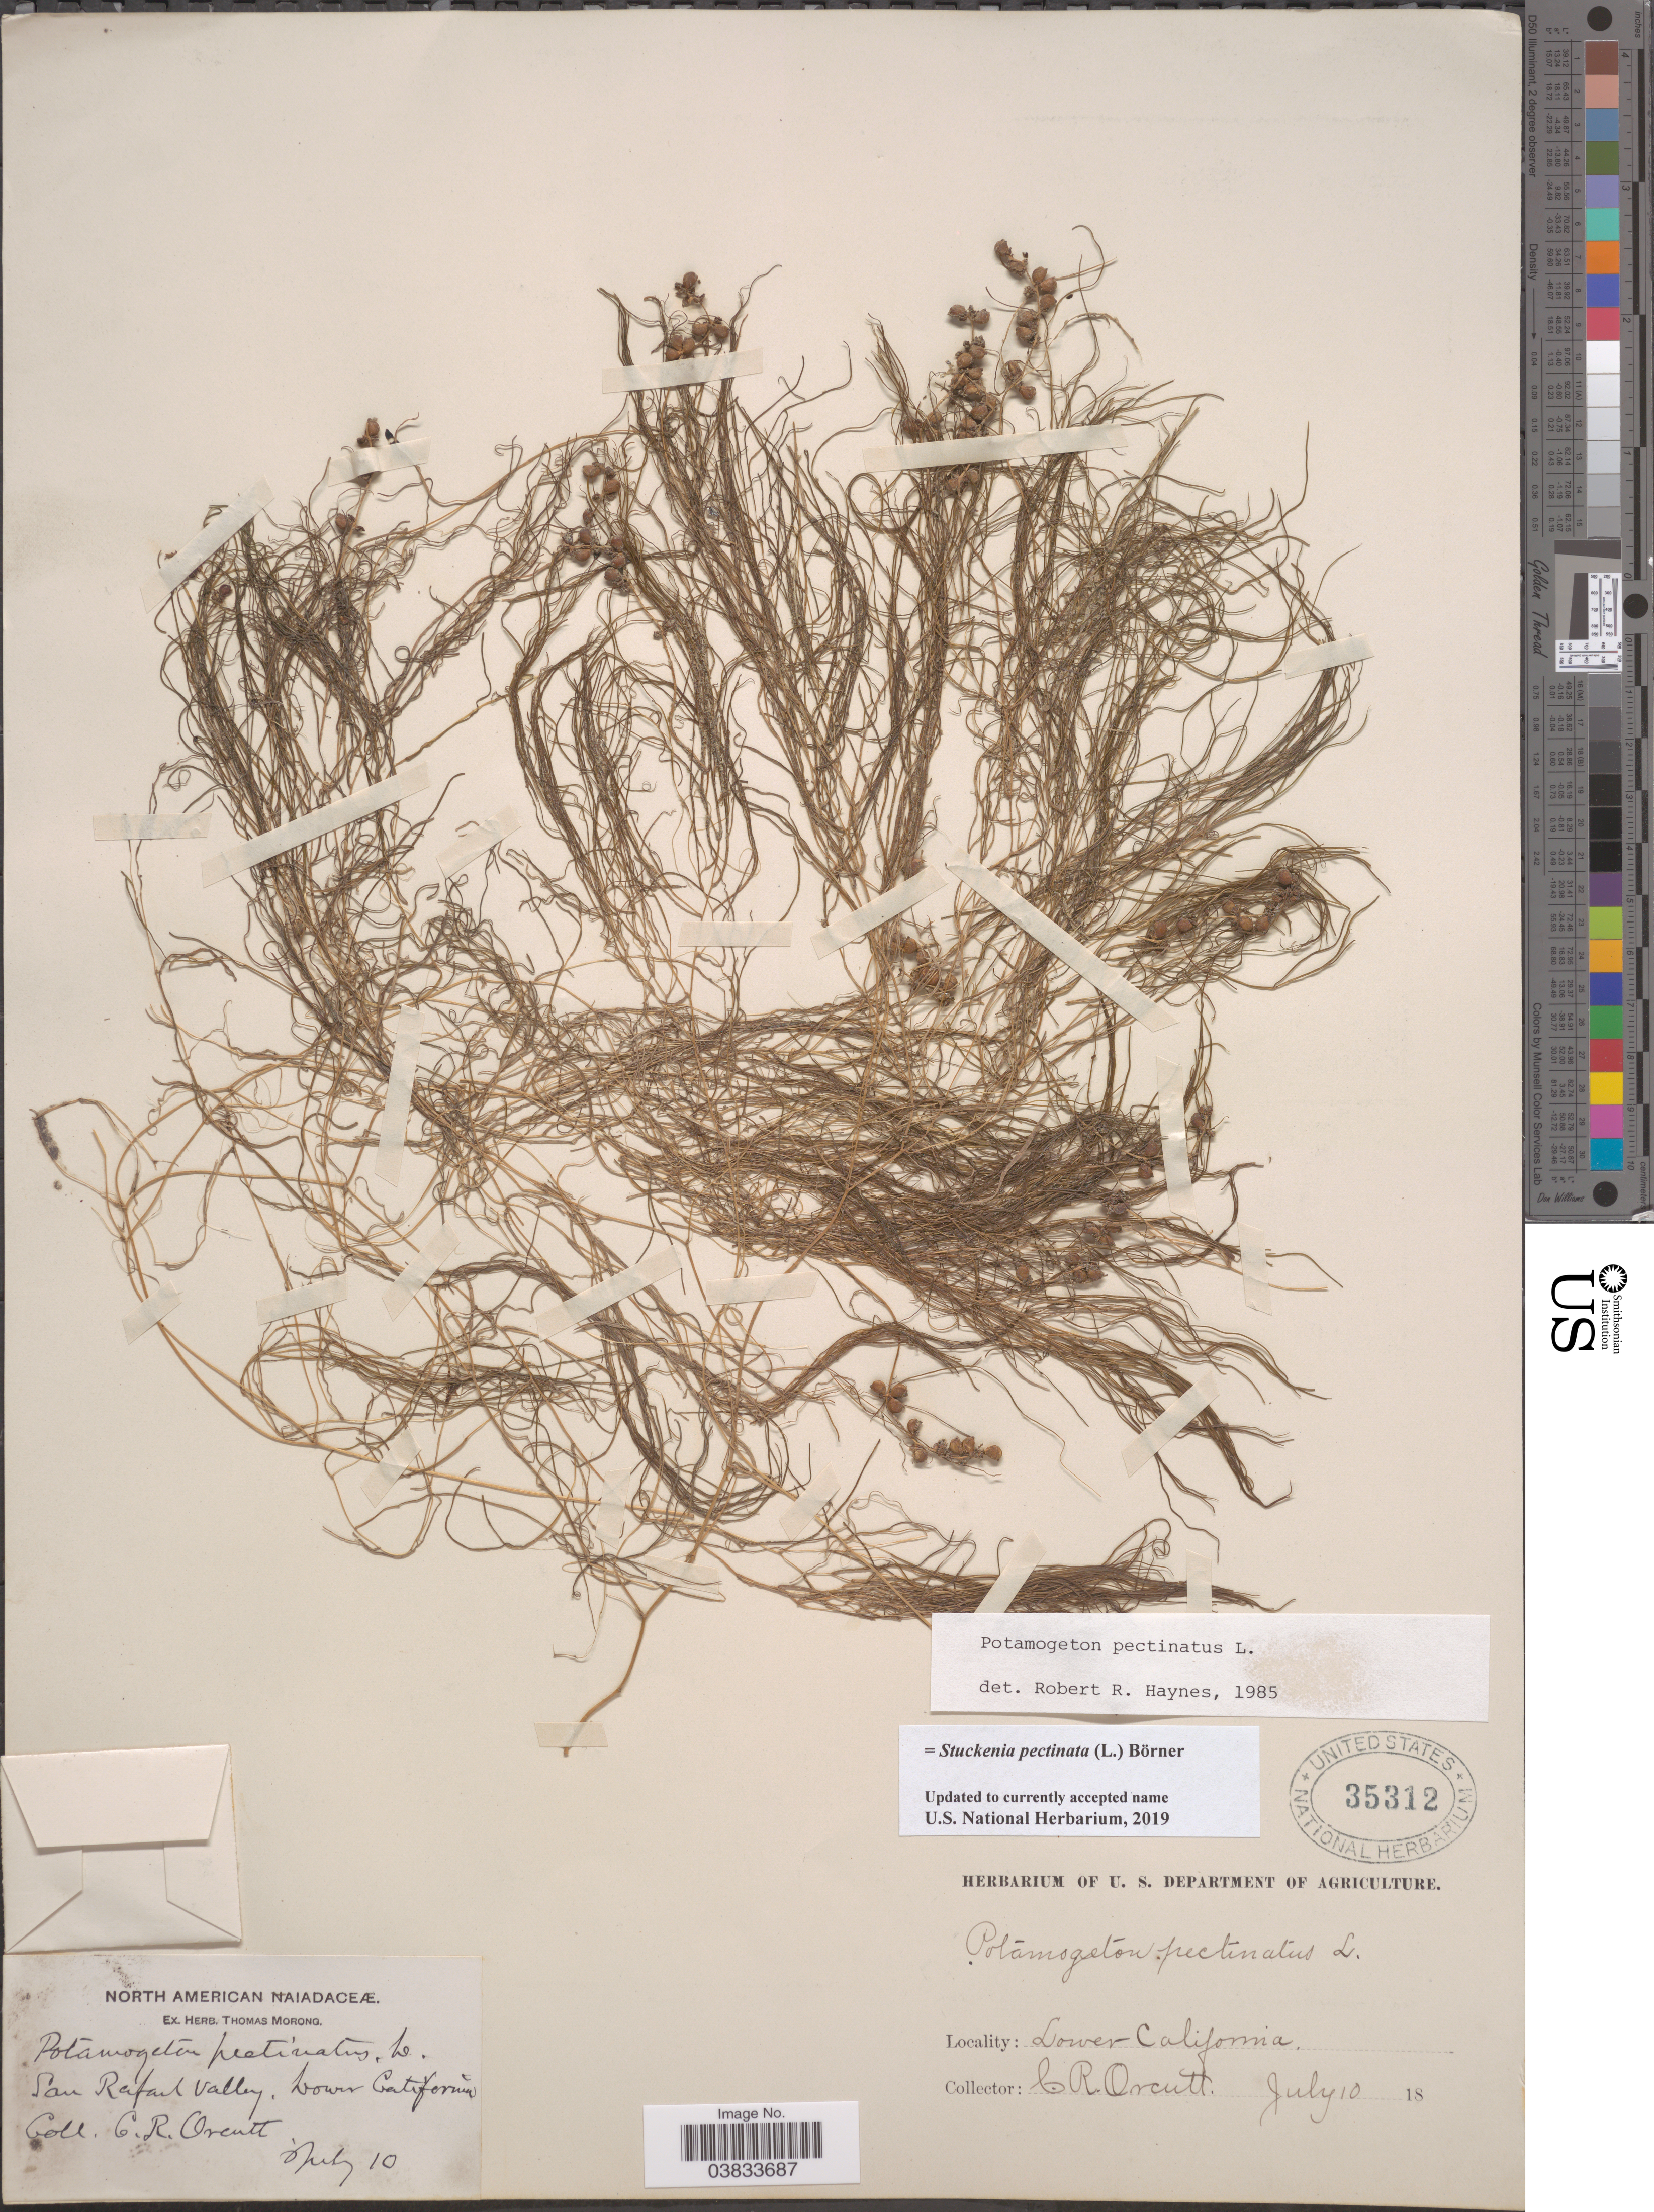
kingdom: Plantae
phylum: Tracheophyta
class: Liliopsida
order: Alismatales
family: Potamogetonaceae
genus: Stuckenia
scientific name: Stuckenia pectinata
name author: (L.) Börner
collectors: C. R. Orcutt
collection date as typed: July 10 18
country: Mexico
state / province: Baja California Norte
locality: San Rafael Valley, Lower California.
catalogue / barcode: US 35312